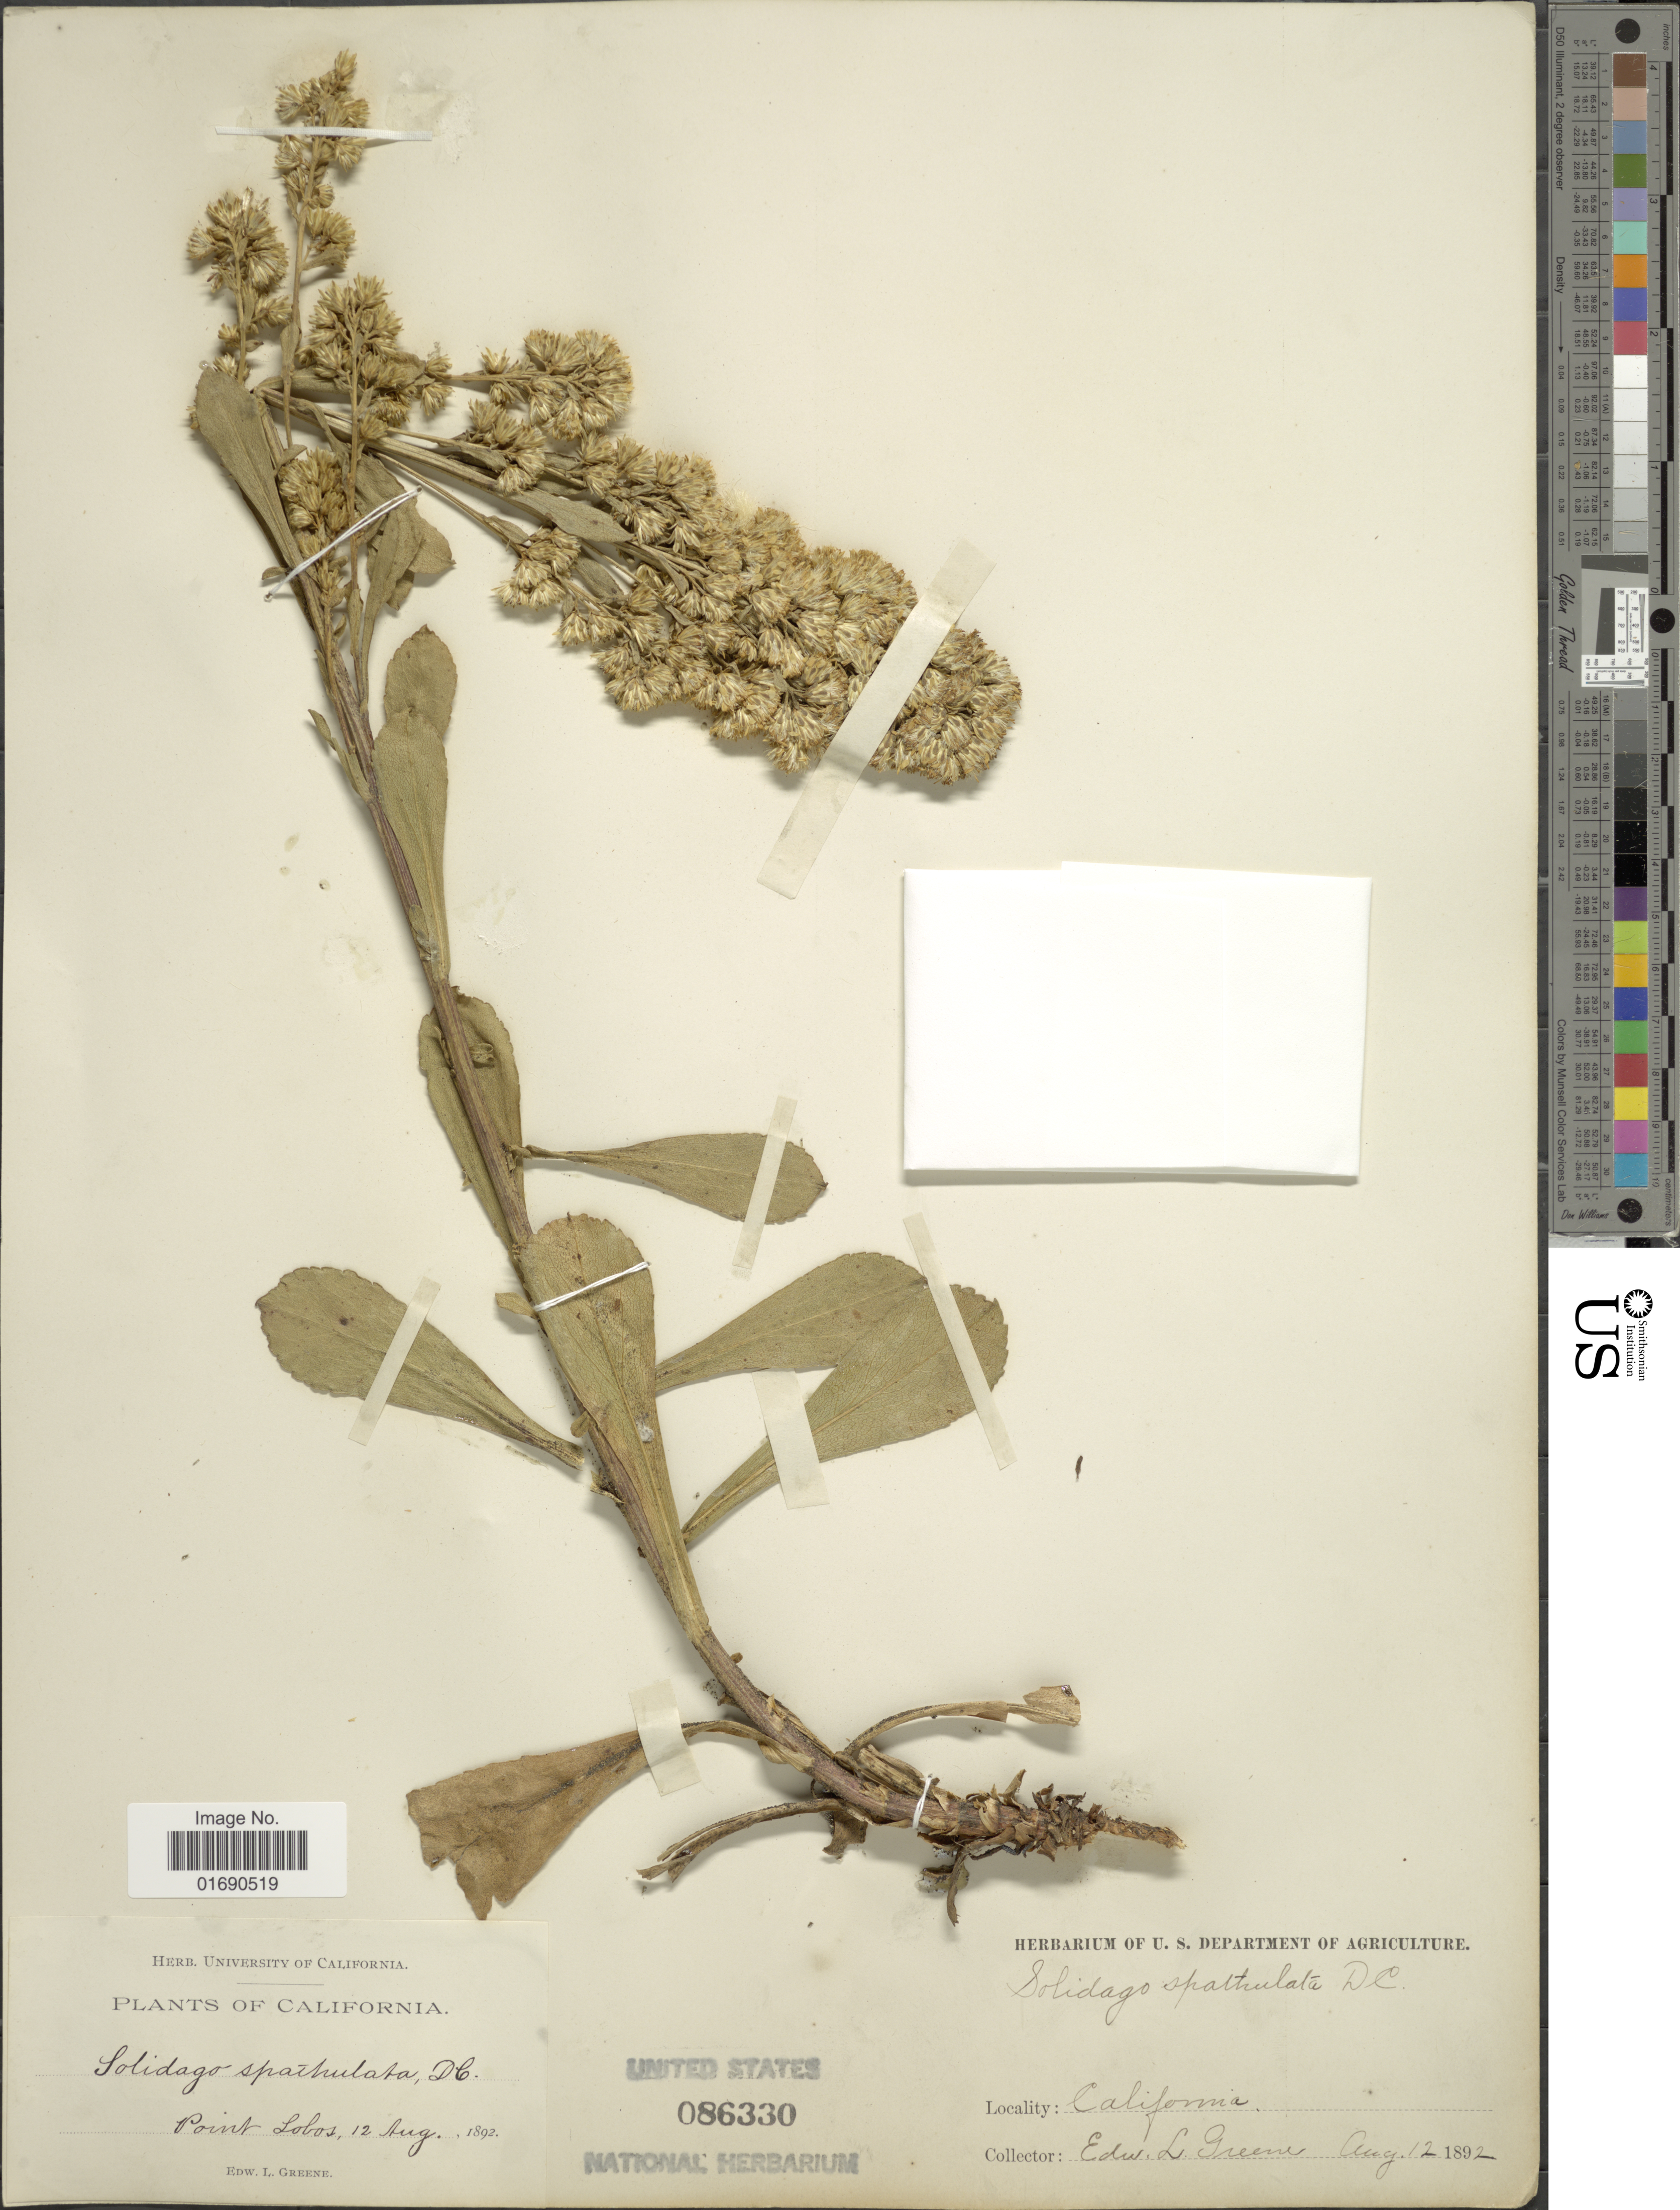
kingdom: Plantae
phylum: Tracheophyta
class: Magnoliopsida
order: Asterales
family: Asteraceae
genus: Solidago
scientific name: Solidago spathulata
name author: DC.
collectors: E. L. Greene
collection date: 1892-08-12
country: United States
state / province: California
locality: Point Lobos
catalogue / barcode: US 86330